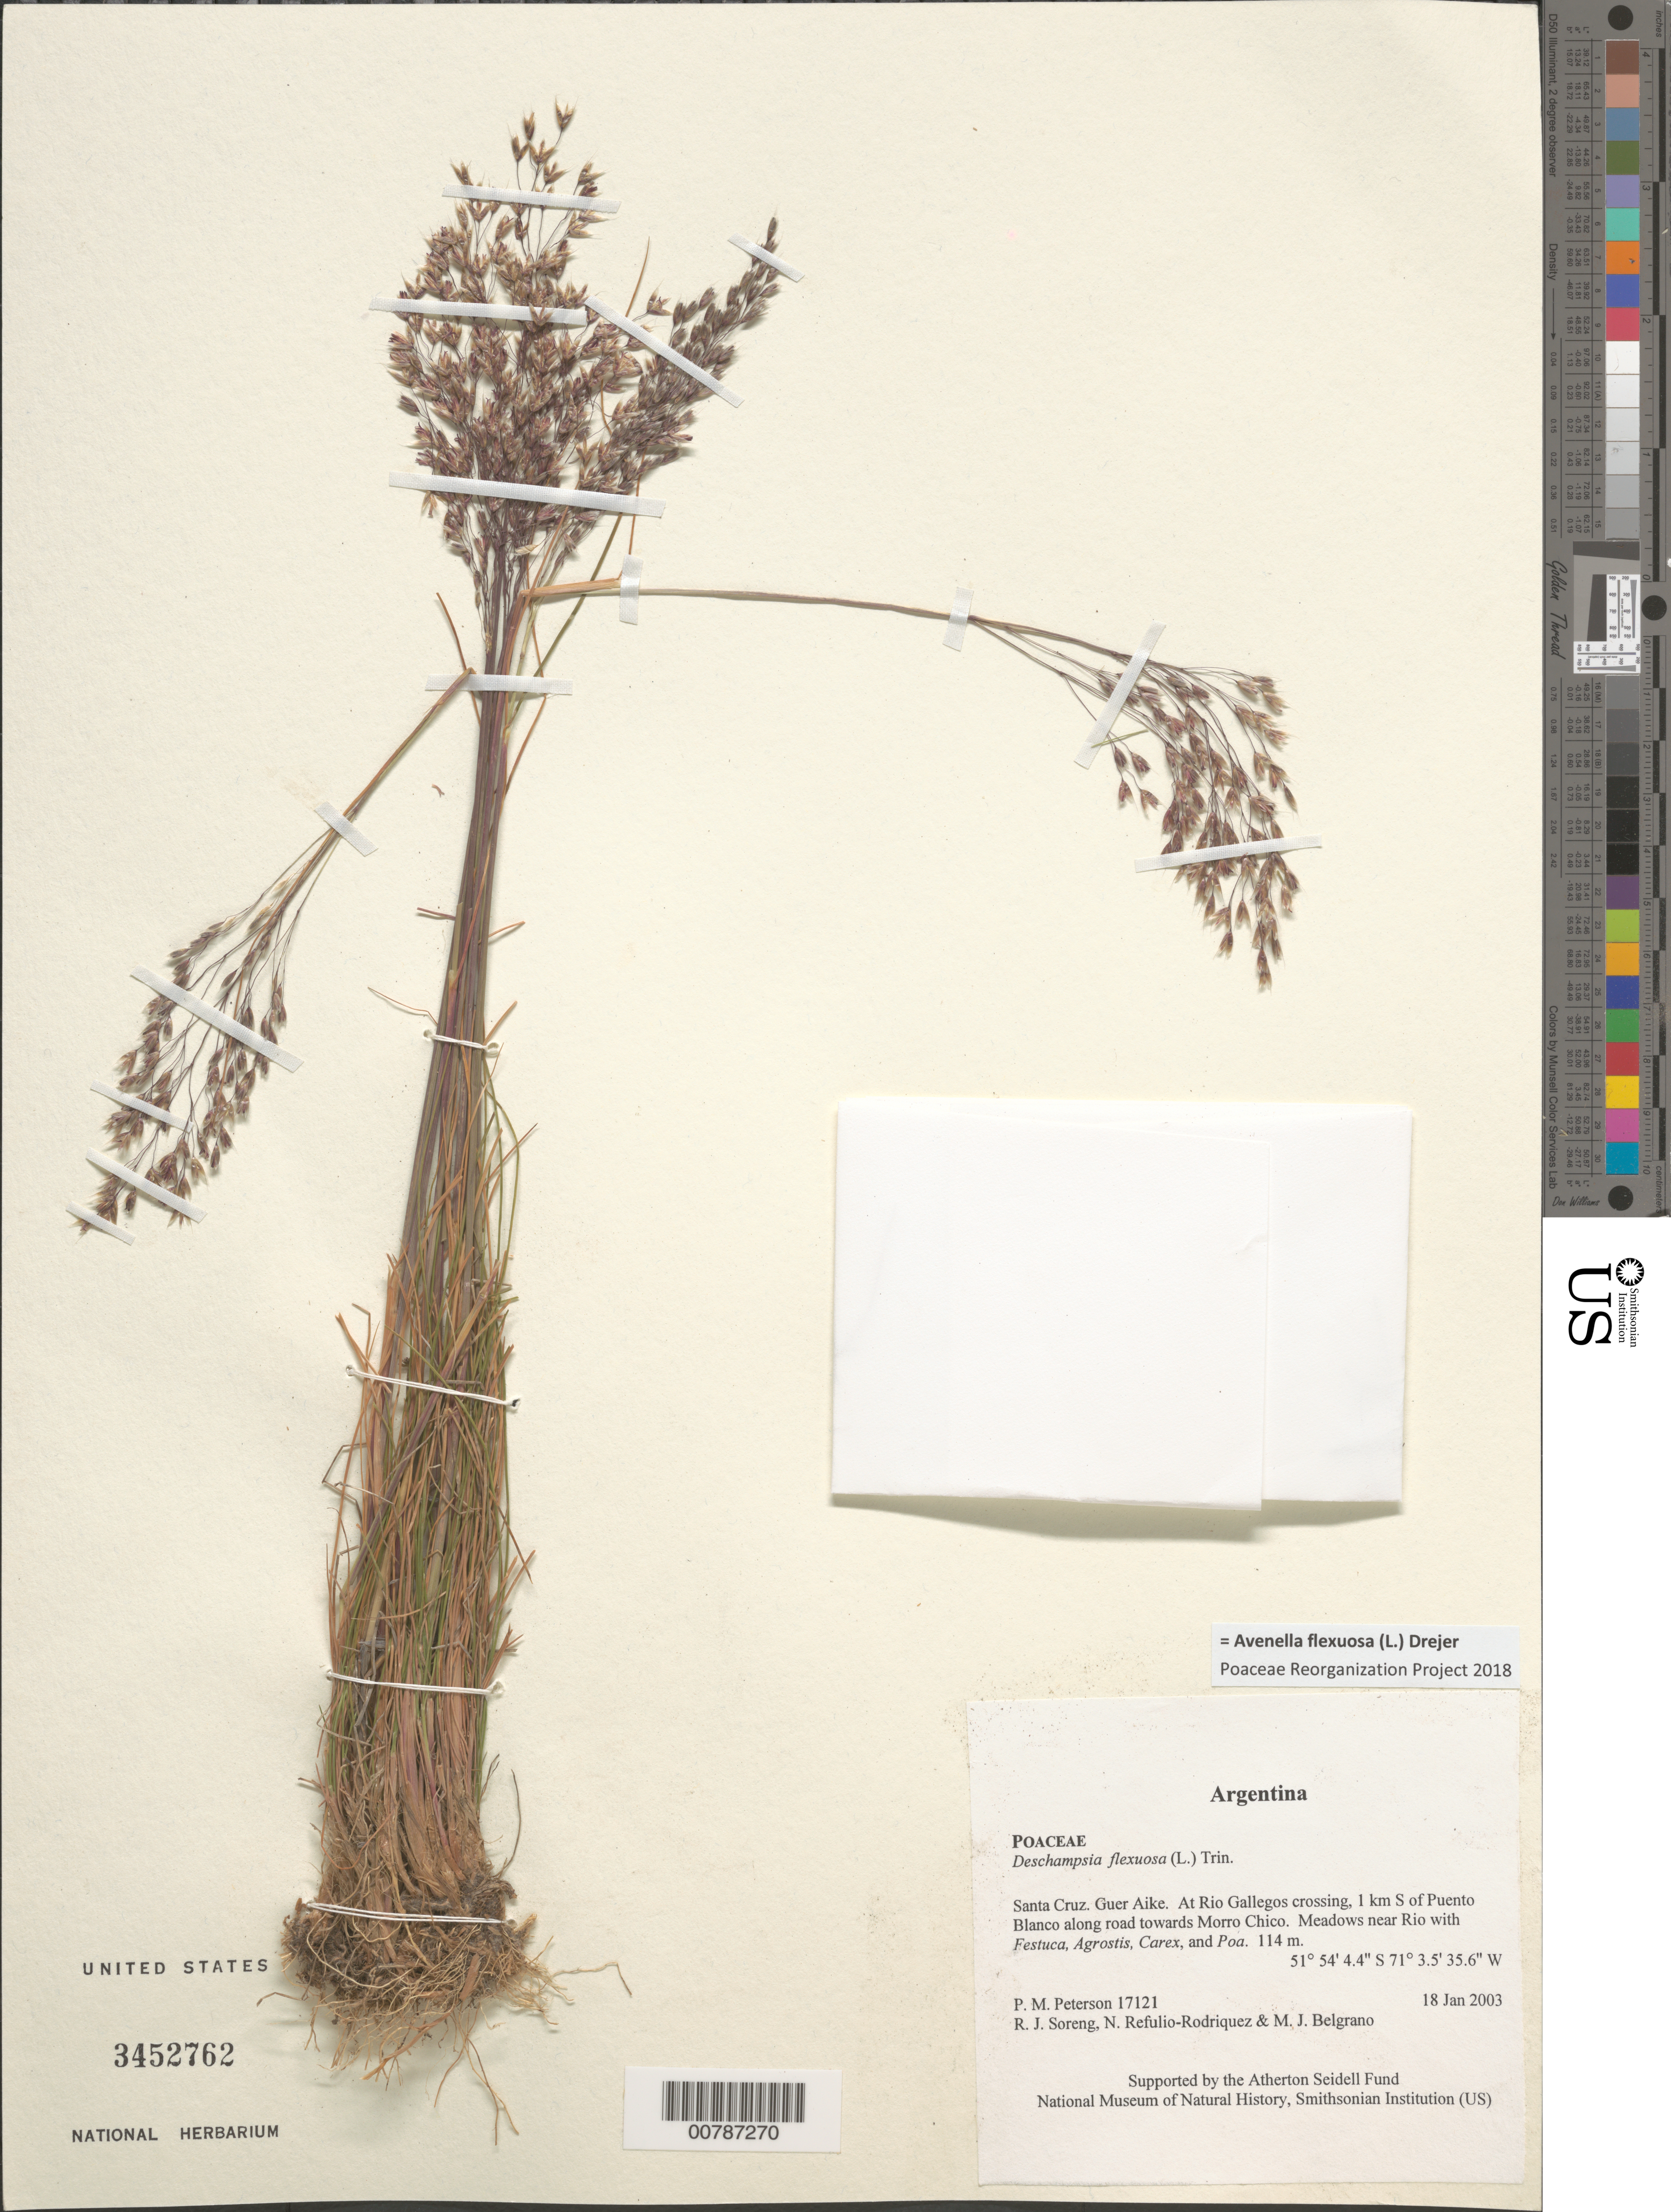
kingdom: Plantae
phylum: Tracheophyta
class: Liliopsida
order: Poales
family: Poaceae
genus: Avenella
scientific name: Avenella flexuosa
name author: (L.) Drejer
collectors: P. M. Peterson, R. J. Soreng, N. Refulio-Rodríguez & M. Belgrano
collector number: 17121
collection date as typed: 18 Jan 2003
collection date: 2003-01-18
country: Argentina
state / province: Santa Cruz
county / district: Guer Aike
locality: At Rio Gallegos crossing, 1 km S of Puento Blanco along road towards Morro Chico. Meadows near Rio with Festuca, Agrostis, Carex, and Poa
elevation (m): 114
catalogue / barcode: US 3452762